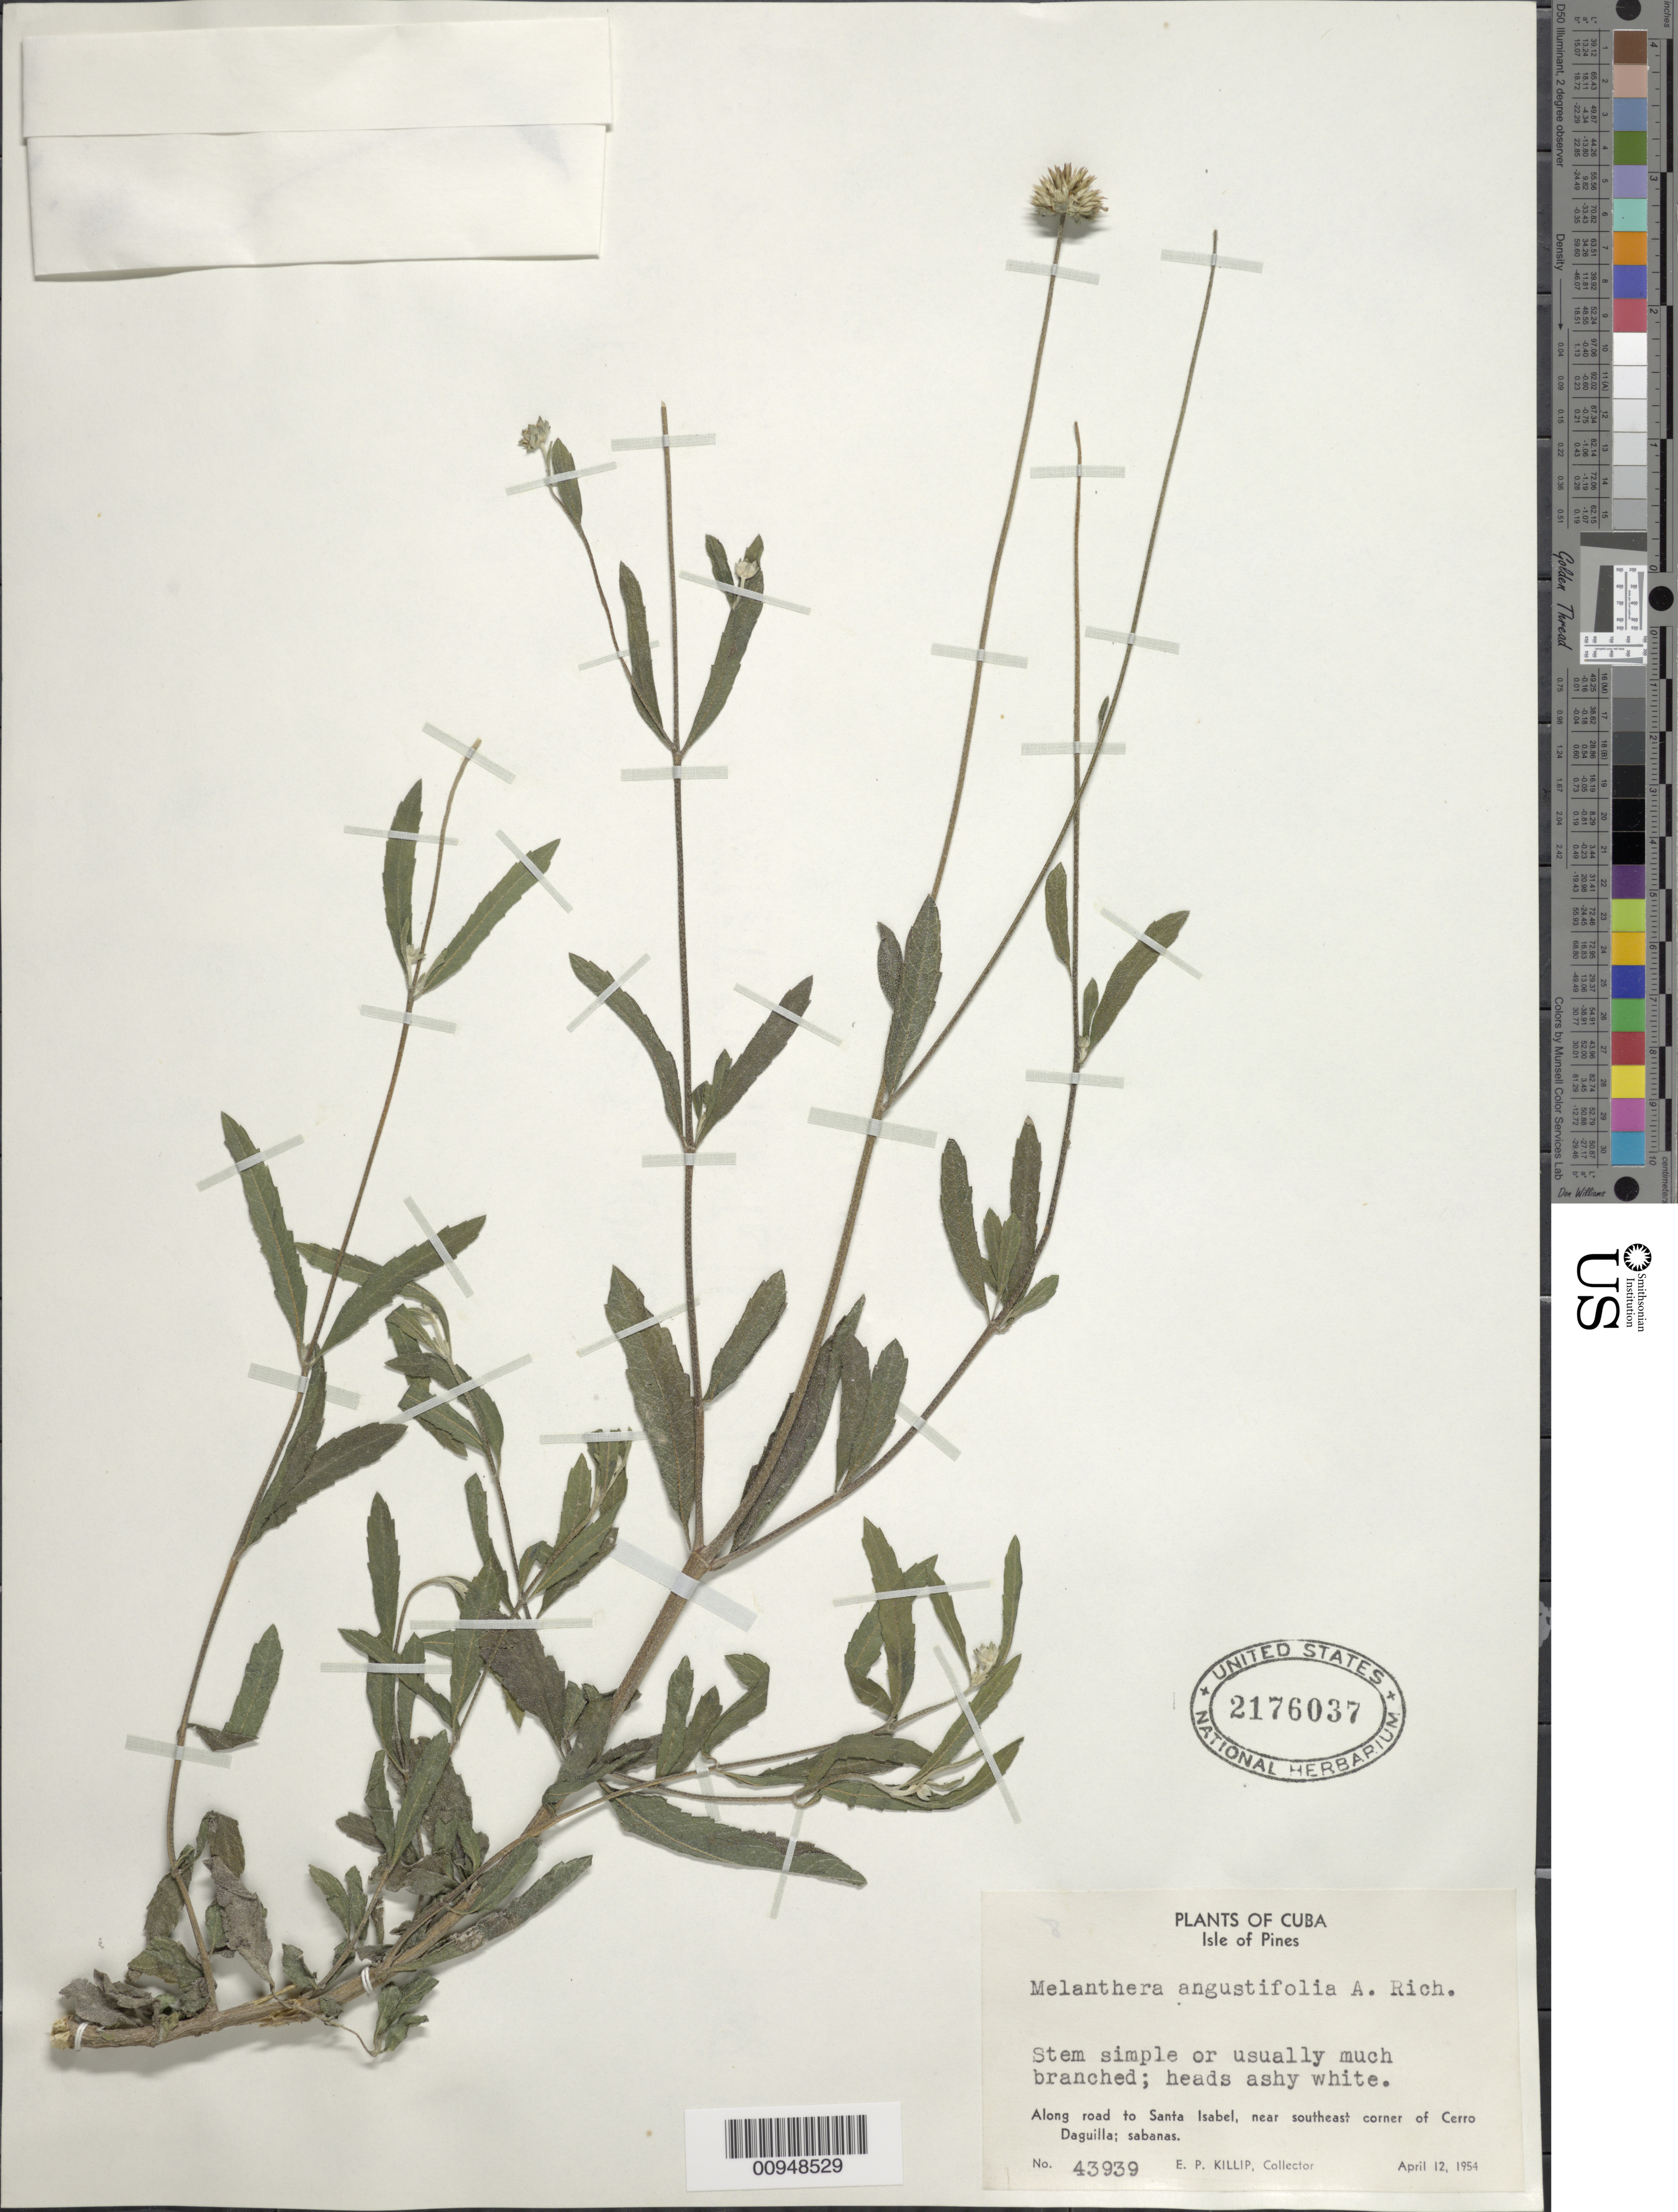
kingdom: Plantae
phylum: Tracheophyta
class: Magnoliopsida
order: Asterales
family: Asteraceae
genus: Melanthera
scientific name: Melanthera angustifolia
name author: A. Rich. in Sagra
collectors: E. P. Killip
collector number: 43939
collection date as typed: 12 Apr 1954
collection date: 1954-04-12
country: Cuba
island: Isla de la Juventud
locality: Isle of Pines, Along road to Santa Isabel, near southeast corner of Cerro Daquilla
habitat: Sabanas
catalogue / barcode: US 2176037